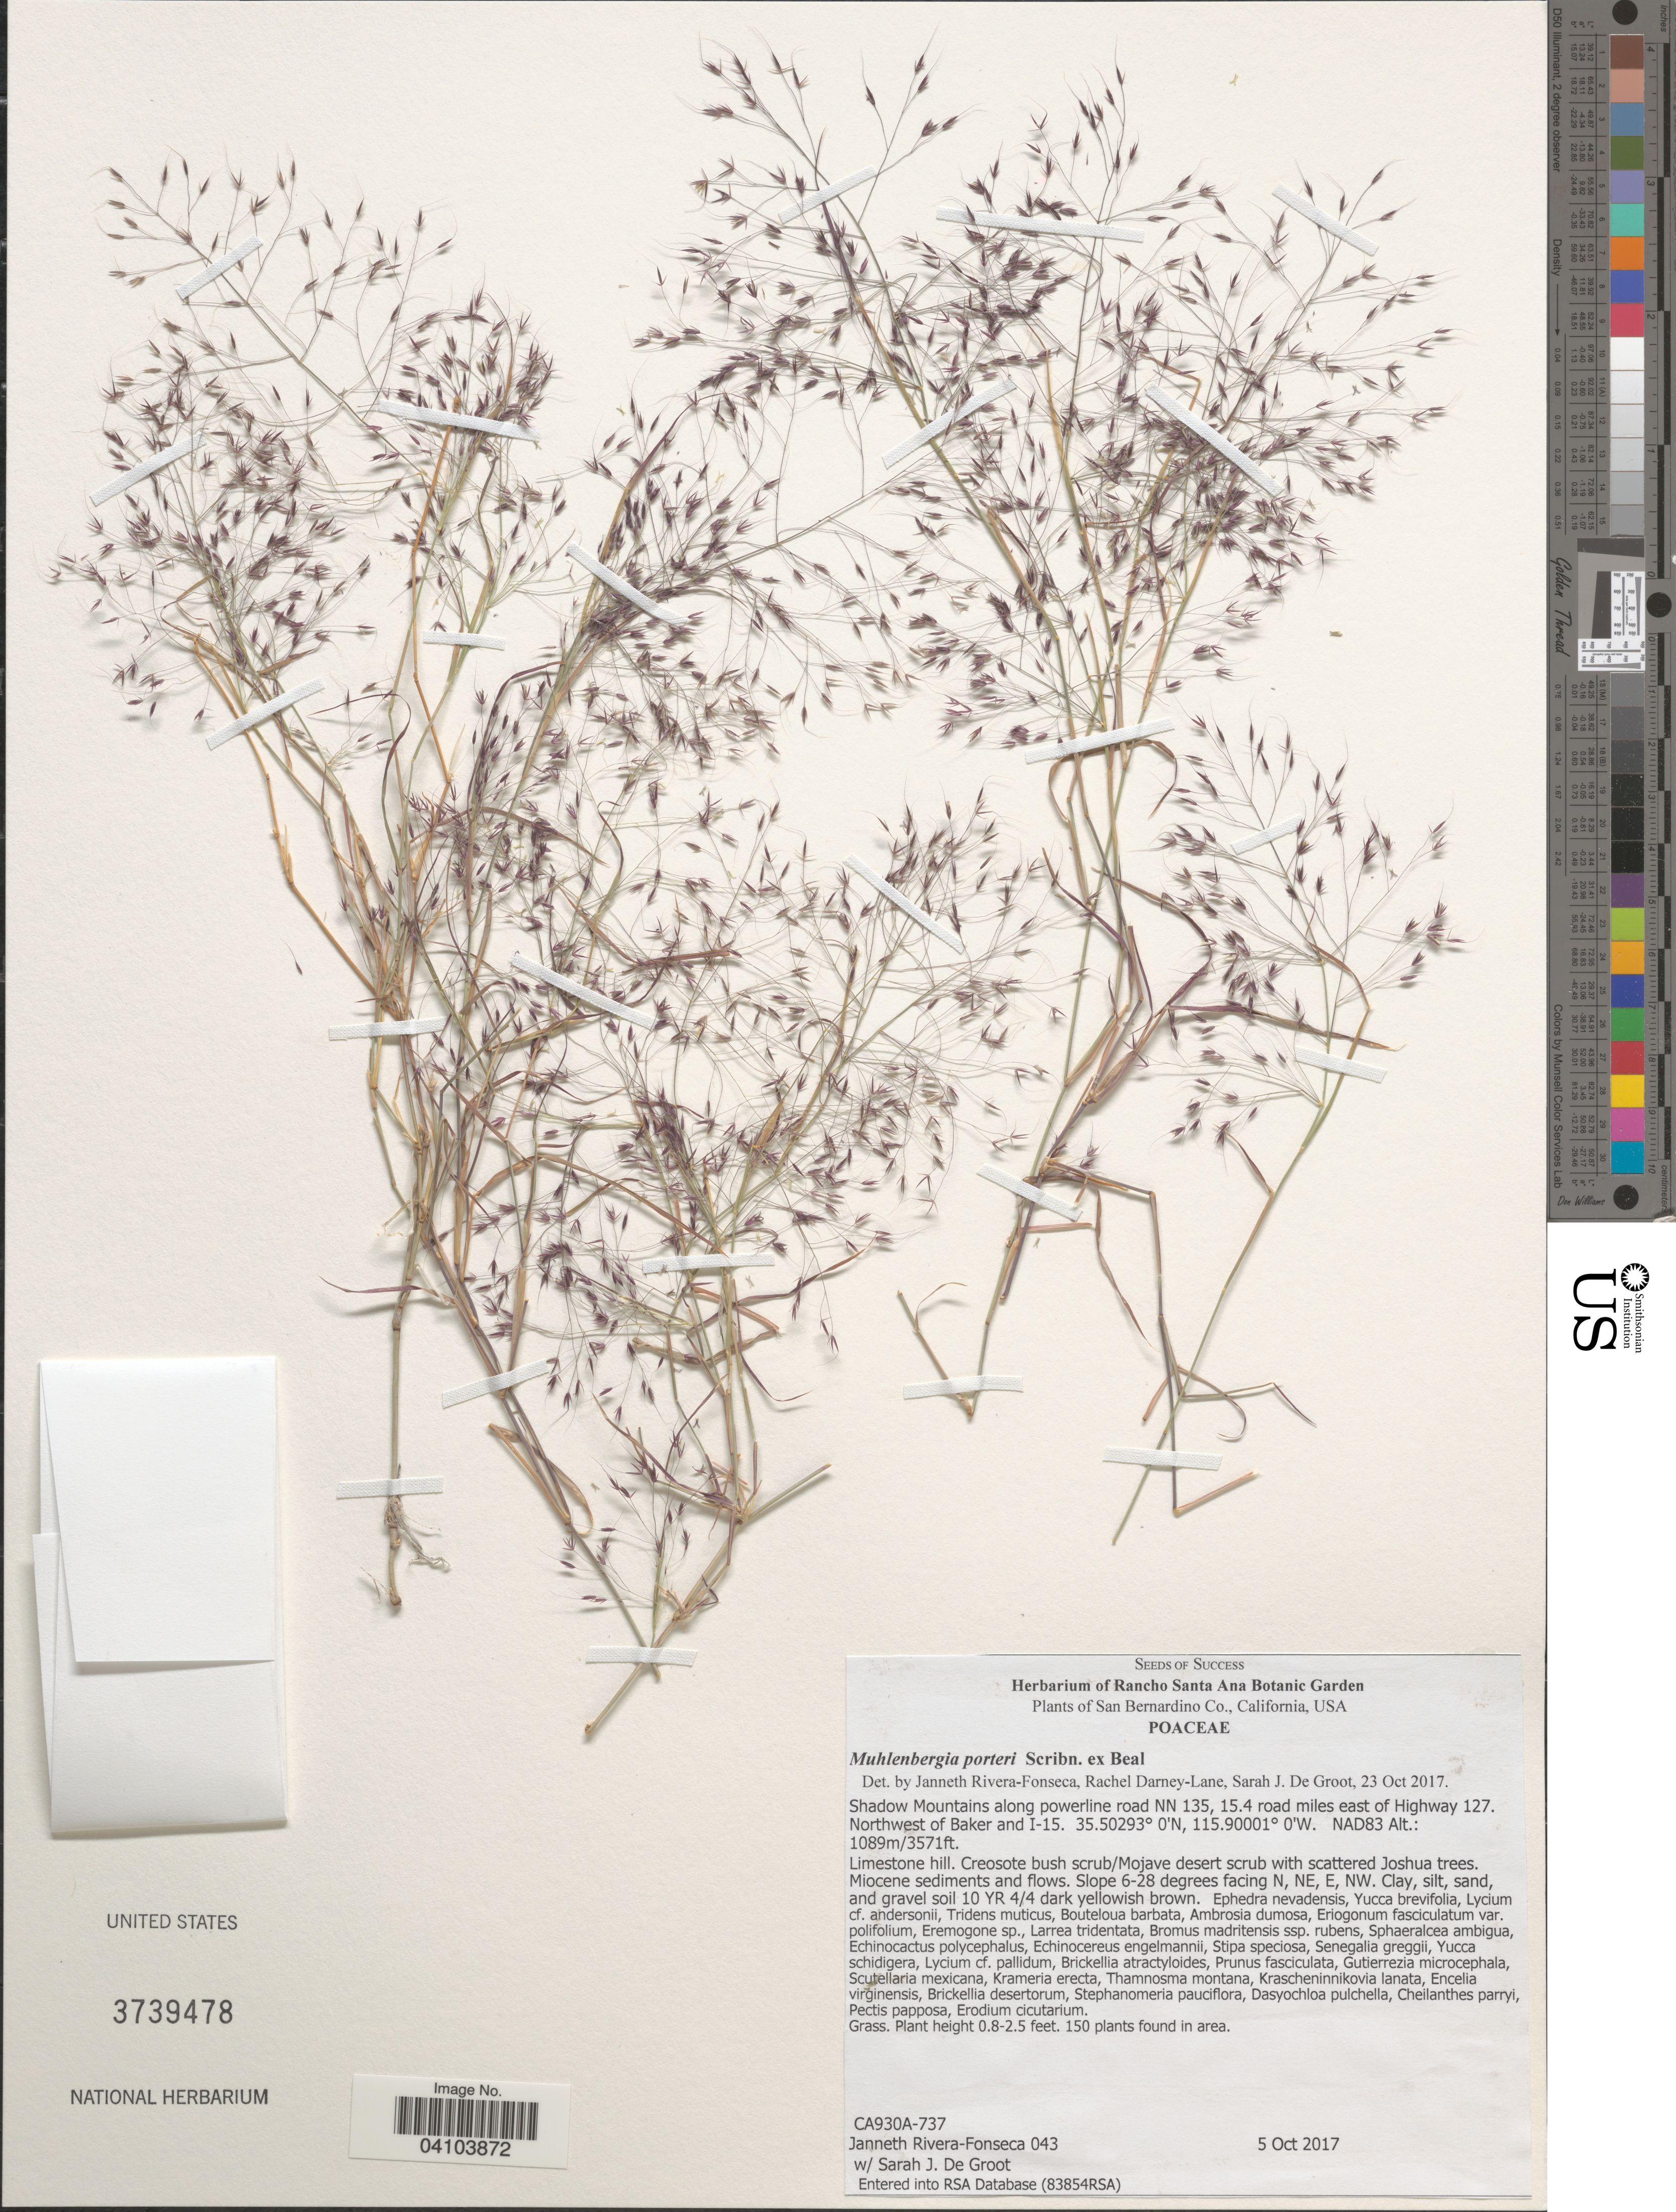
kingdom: Plantae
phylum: Tracheophyta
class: Liliopsida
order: Poales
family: Poaceae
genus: Muhlenbergia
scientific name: Muhlenbergia porteri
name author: Scribn. in W.J. Beal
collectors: J. Rivera-Fonseca & S. De Groot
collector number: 043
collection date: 2017-10-05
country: United States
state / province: California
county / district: San Bernardino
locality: San Bernardino Co. Shadow Mountains along powerline road NN 135, 15.4 road miles east of Highway 127. Northwest of Baker and I-15. NAD83.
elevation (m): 1089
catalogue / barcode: US 3739478